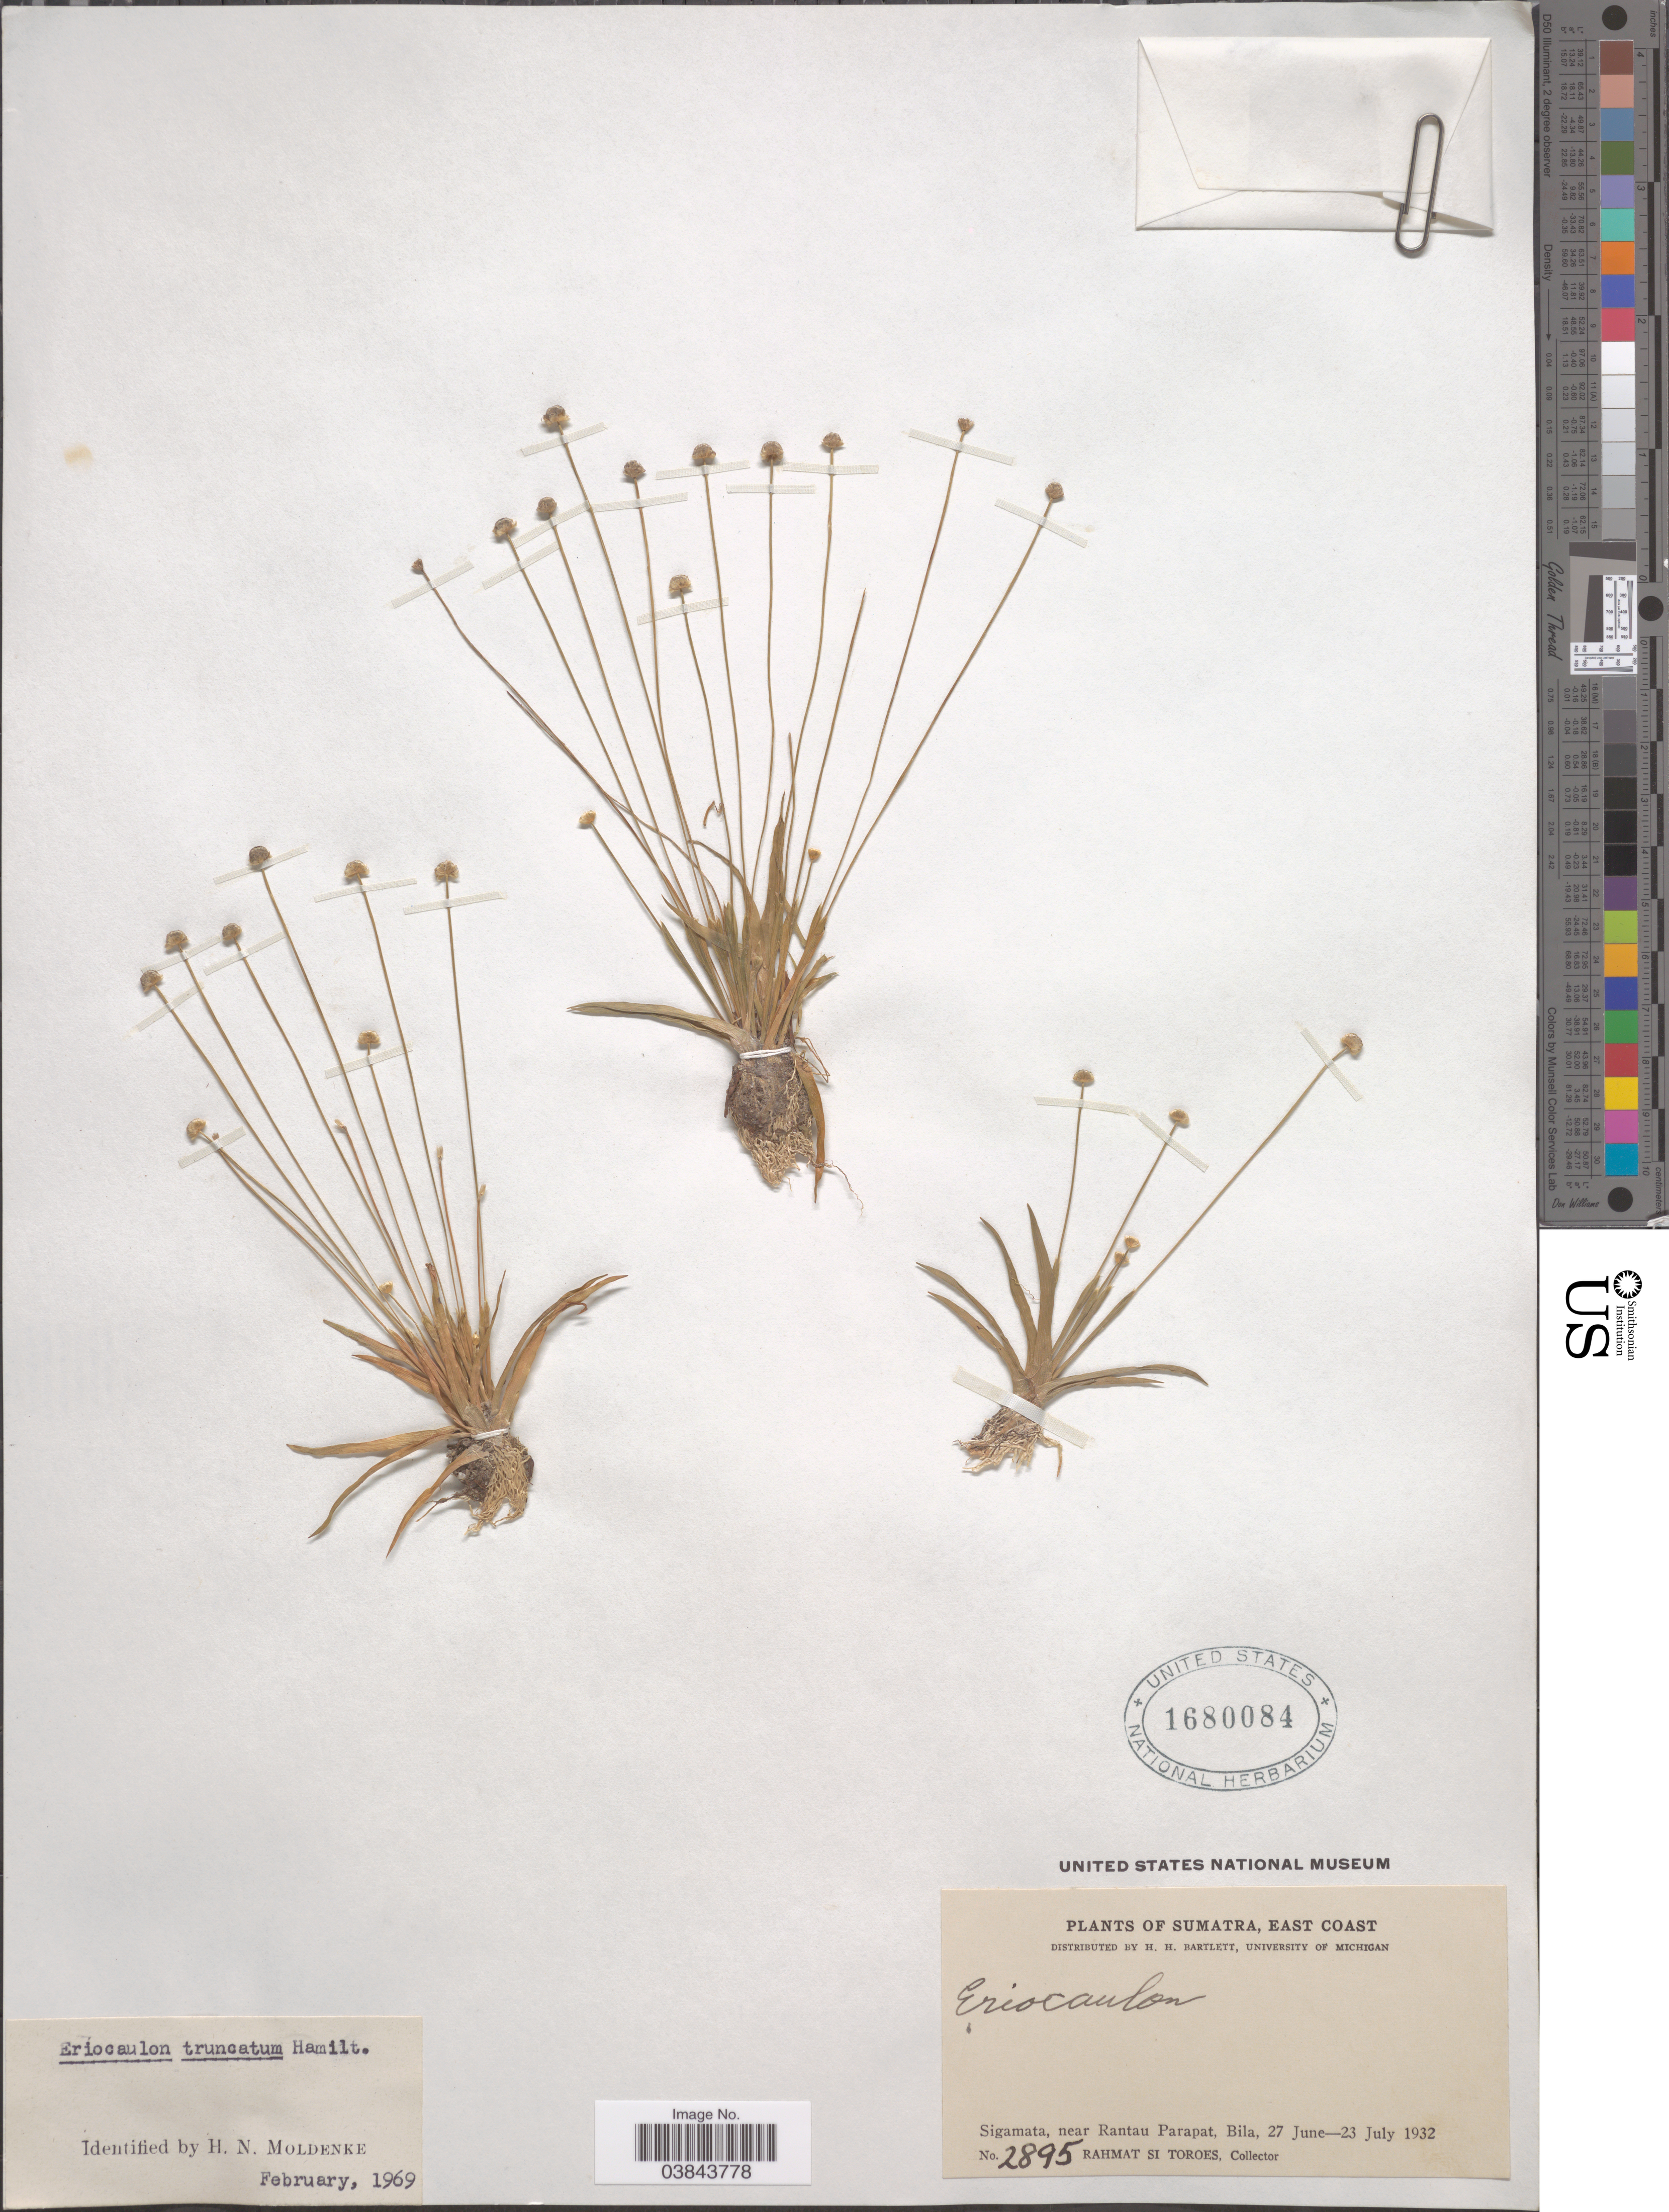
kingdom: Plantae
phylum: Tracheophyta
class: Liliopsida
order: Poales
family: Eriocaulaceae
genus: Eriocaulon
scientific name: Eriocaulon truncatum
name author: Buch.-Ham. ex Mart.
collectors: Rahmat Si Boeea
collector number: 2895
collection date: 1932-06-27/1932-07-23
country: Indonesia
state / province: Sumatra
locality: East Coast. Sigamata, near Rantau Parapat, Bila.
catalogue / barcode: US 1680084